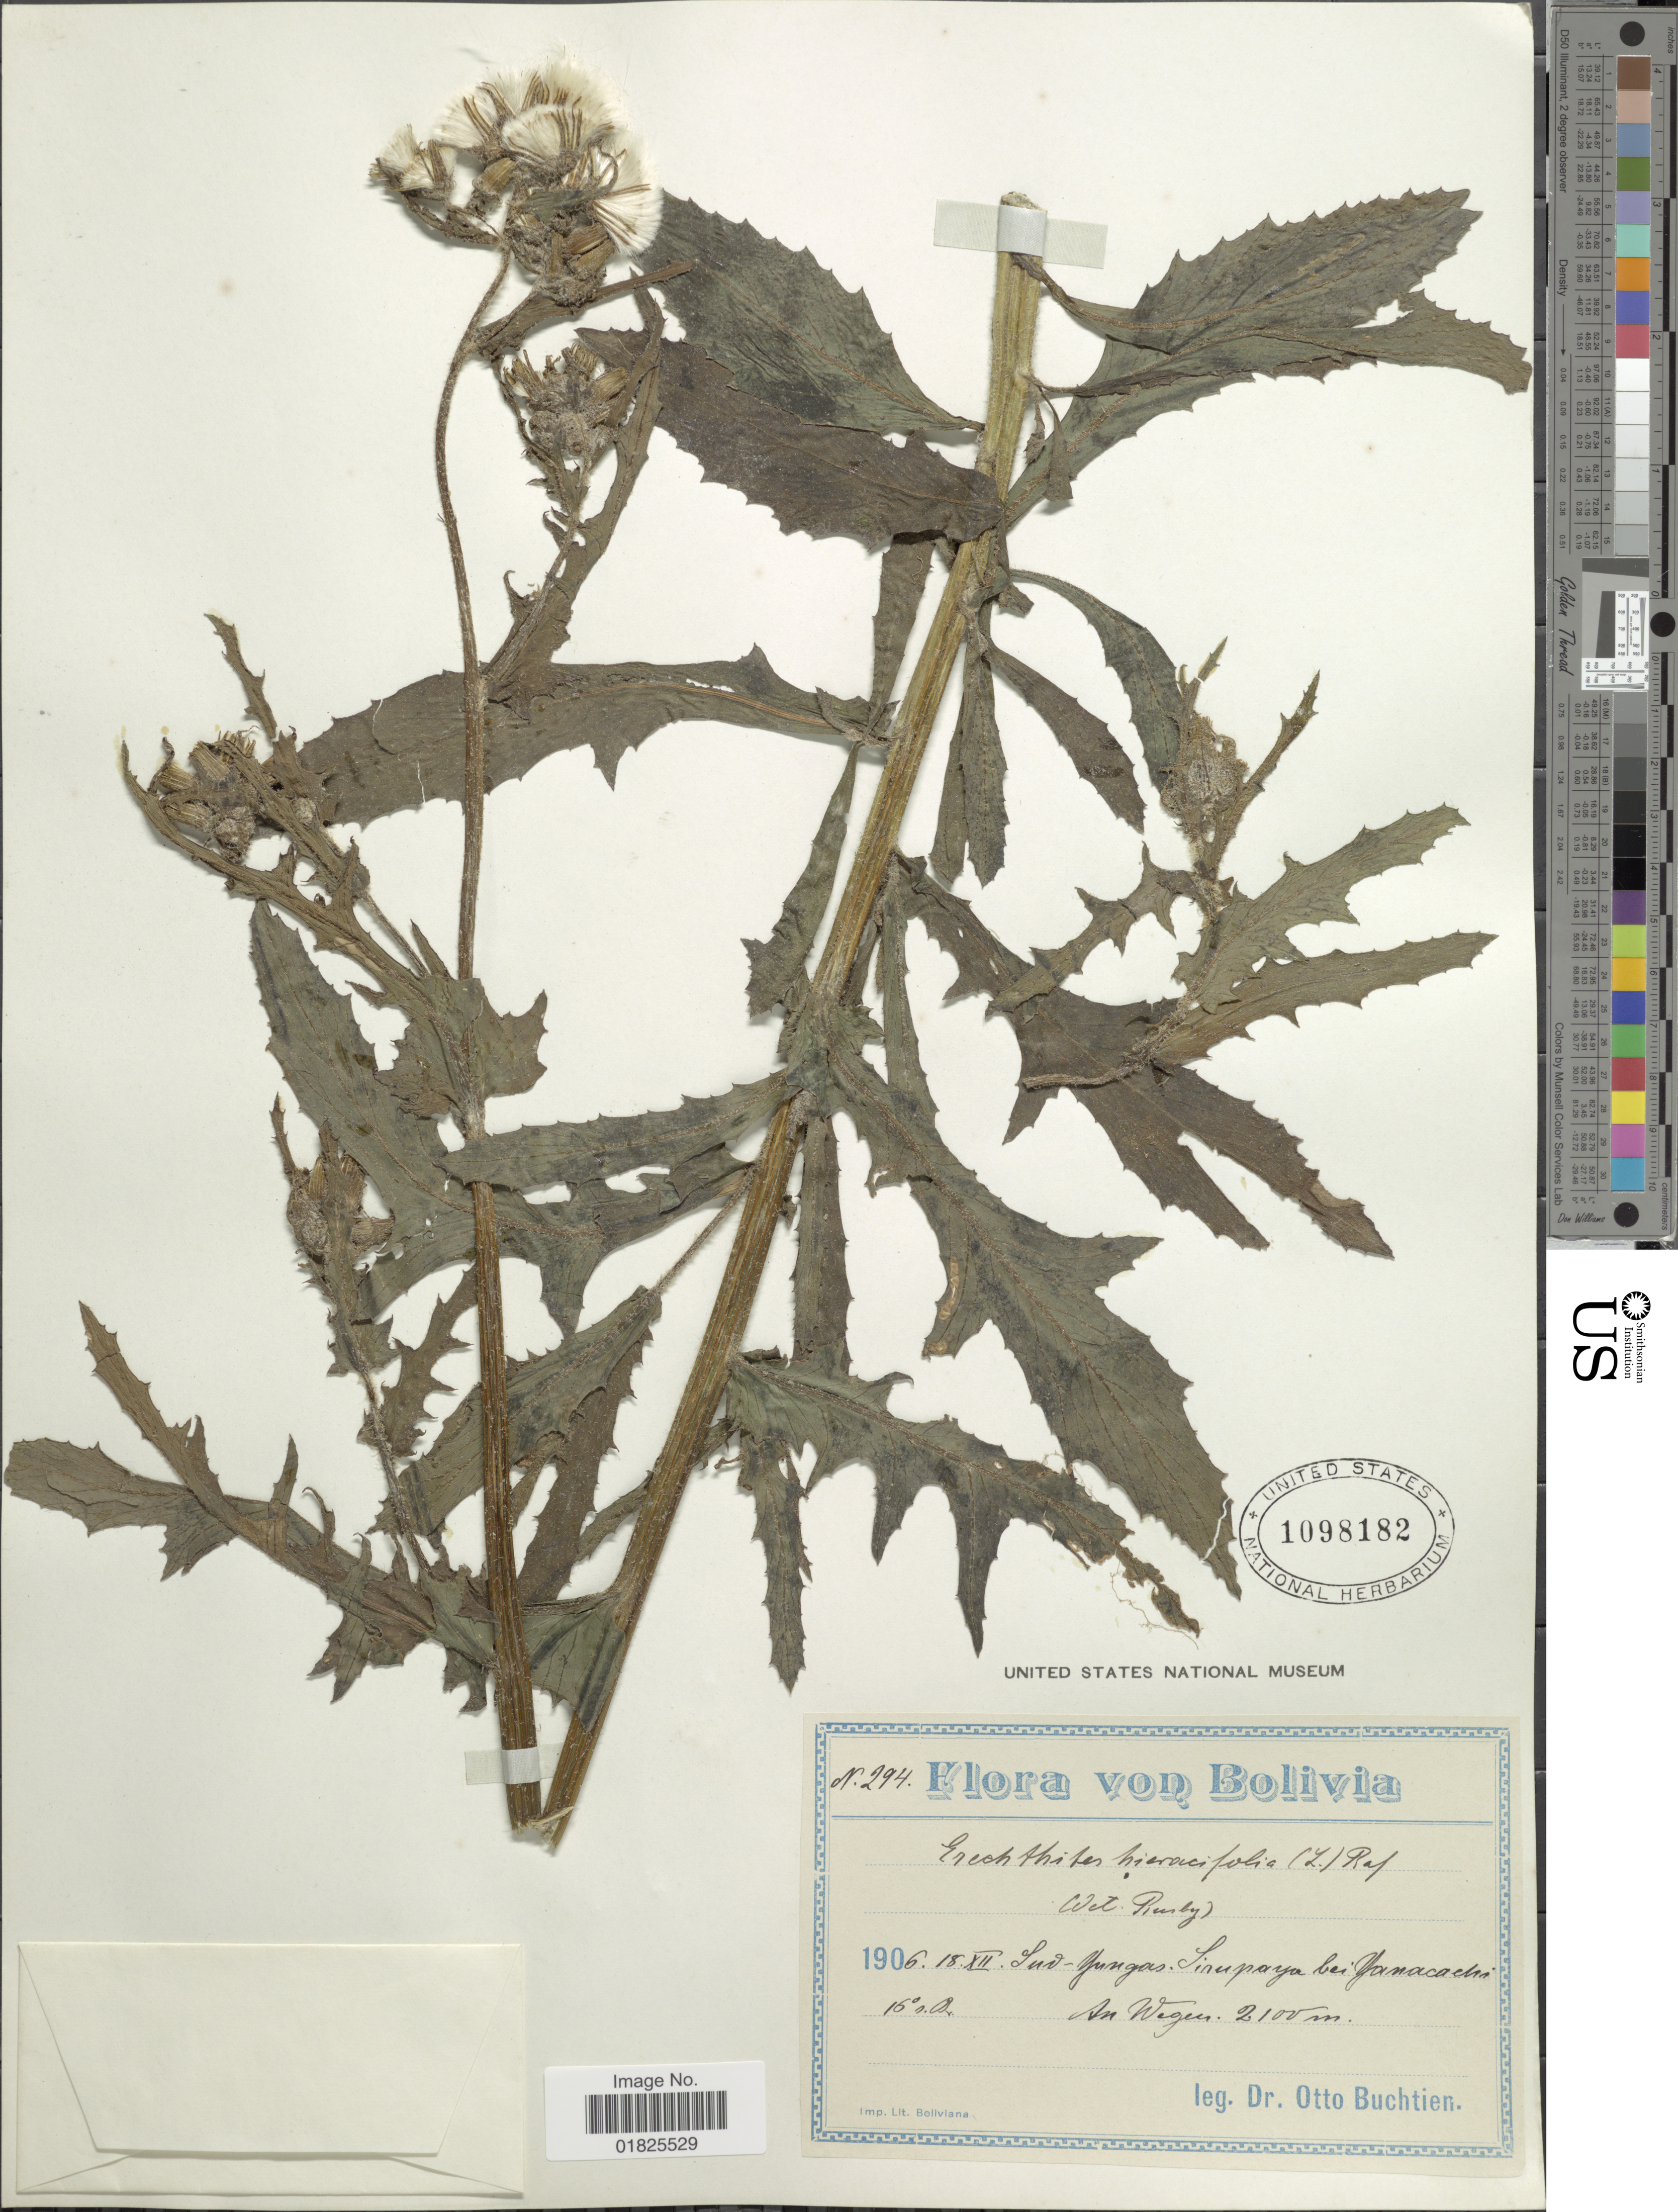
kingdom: Plantae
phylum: Tracheophyta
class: Magnoliopsida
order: Asterales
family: Asteraceae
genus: Erechtites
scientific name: Erechtites hieraciifolius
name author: (L.) Raf. ex DC.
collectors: O. Buchtien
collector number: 294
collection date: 1906-12-18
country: Bolivia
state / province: La Paz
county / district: Sud Yungas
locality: Sirupaya bei Yanacachi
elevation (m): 2100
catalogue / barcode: US 1098182